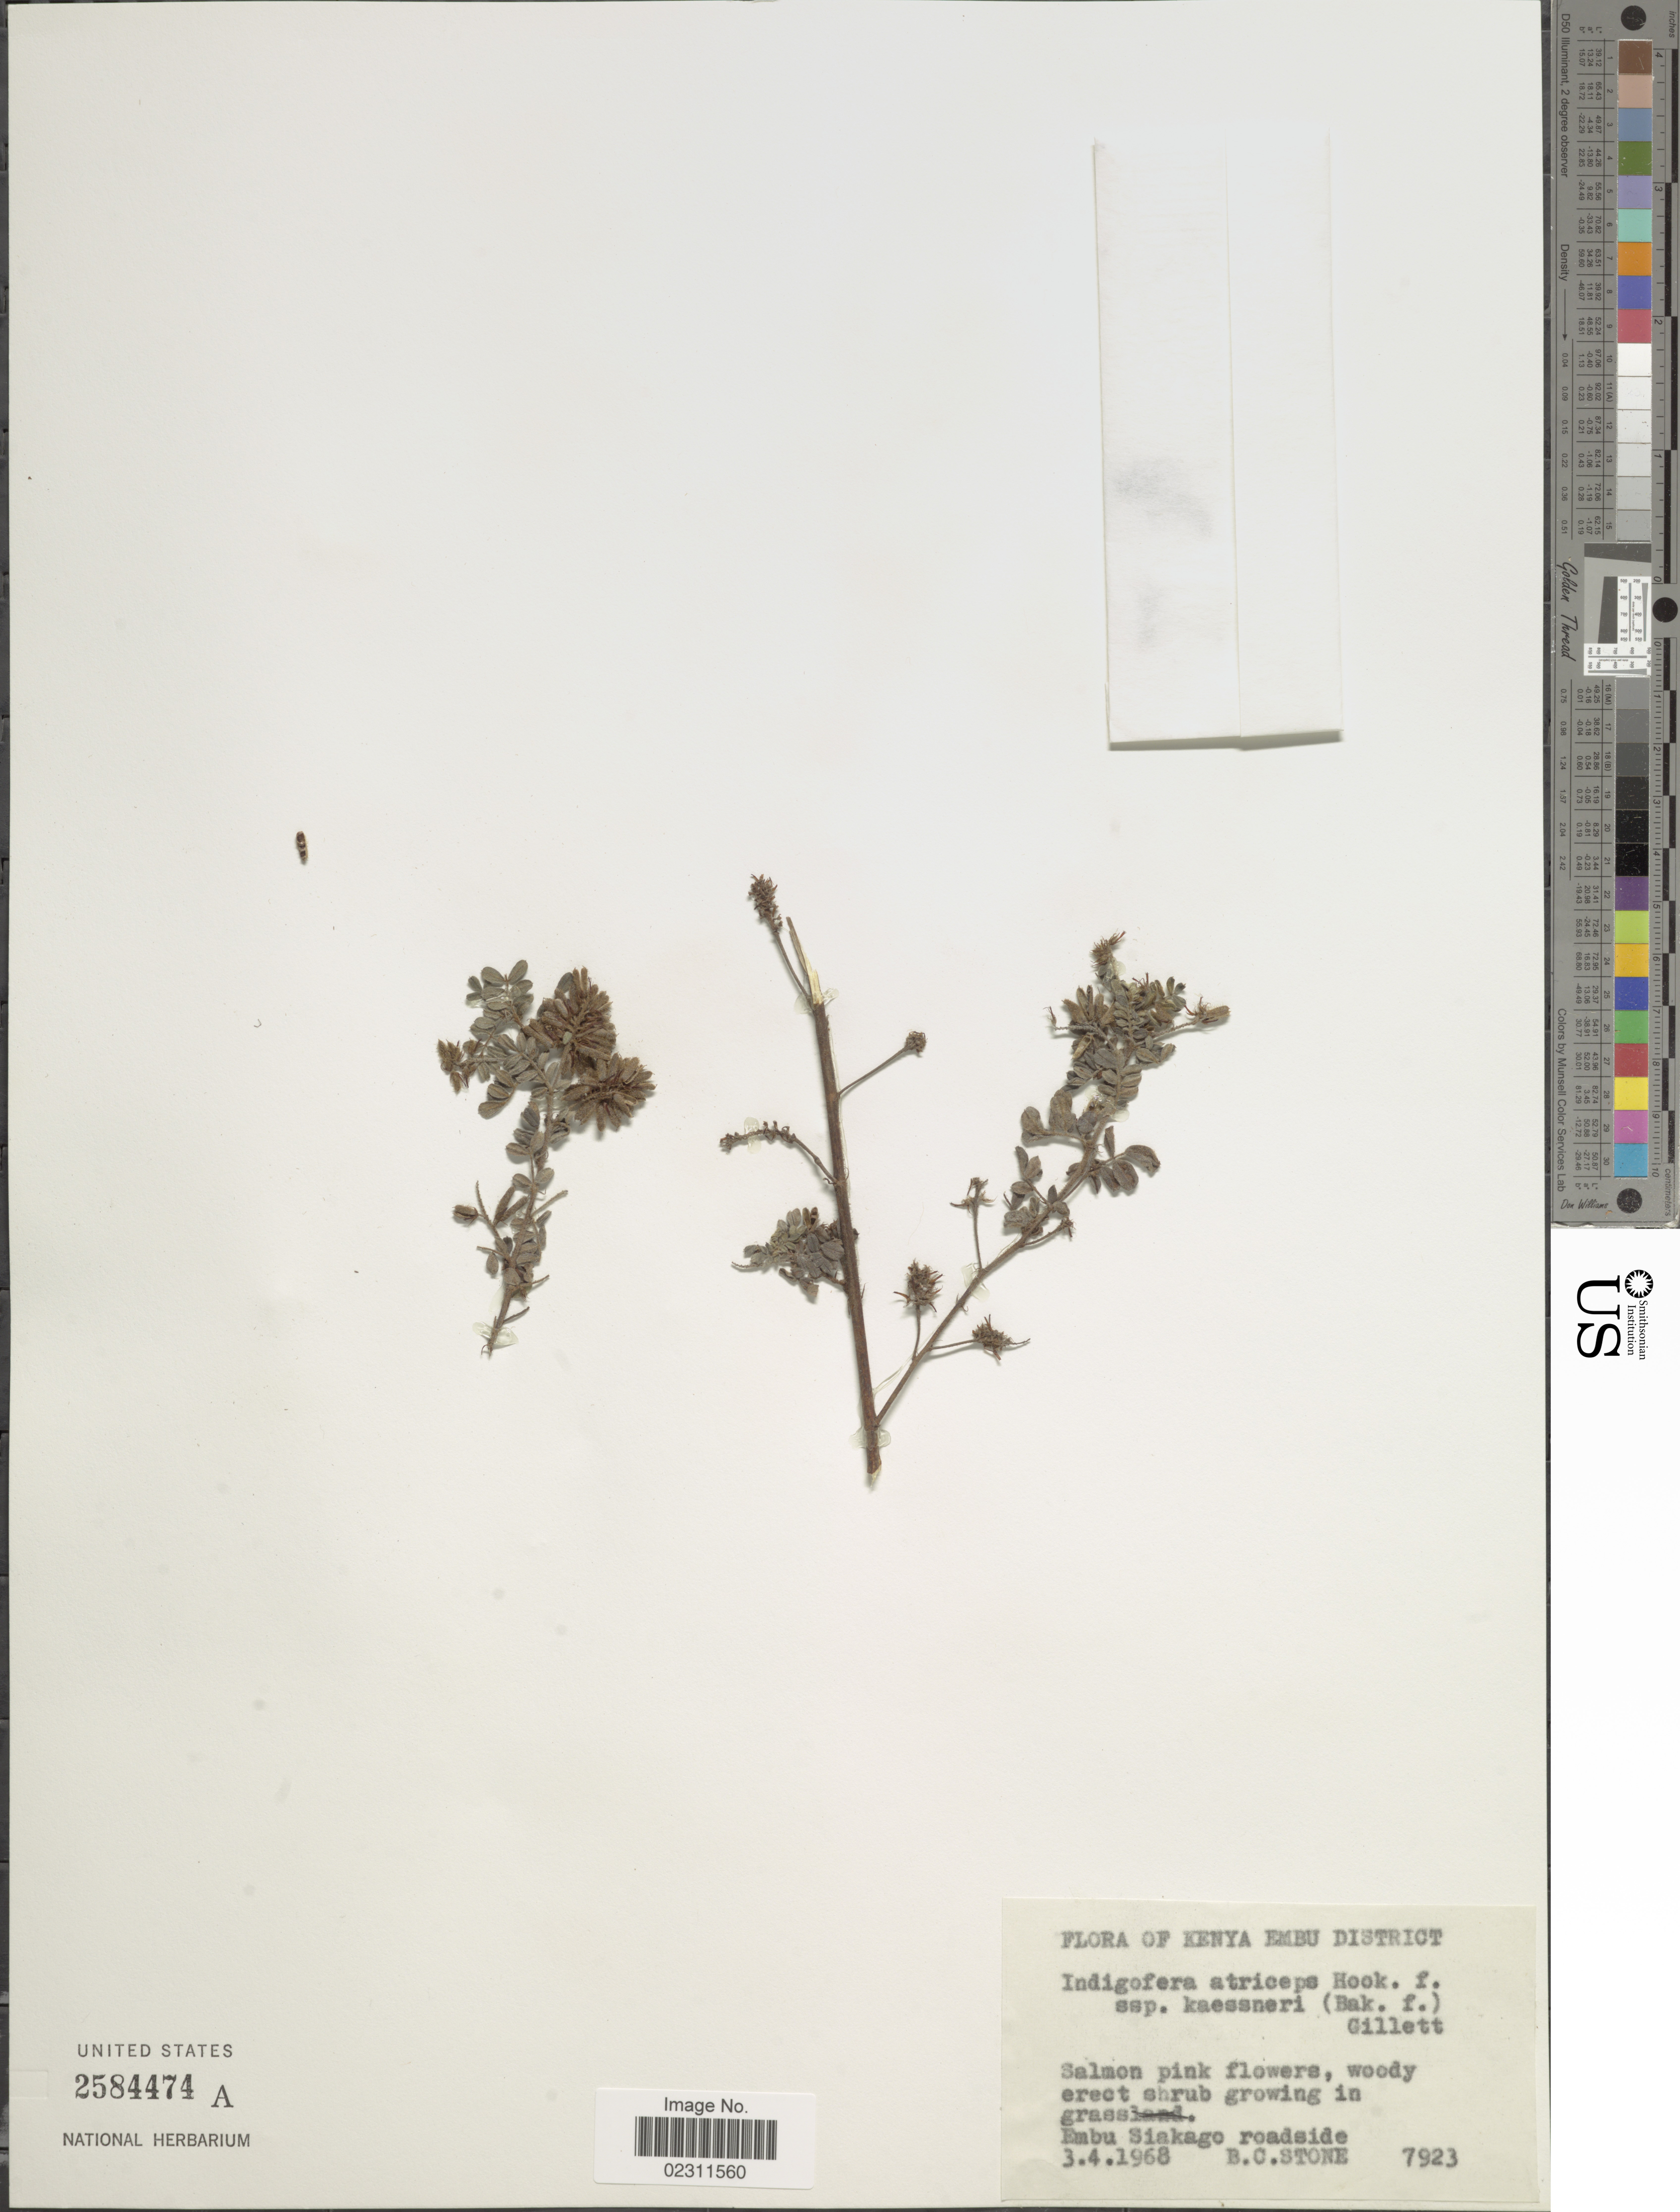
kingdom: Plantae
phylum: Tracheophyta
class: Magnoliopsida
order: Fabales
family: Fabaceae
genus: Indigofera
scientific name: Indigofera atriceps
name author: Hook. f.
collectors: B. C. Stone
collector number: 7923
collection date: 1968-04-03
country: Kenya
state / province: Embu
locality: Embu Siakago roadside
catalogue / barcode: US 2584474A